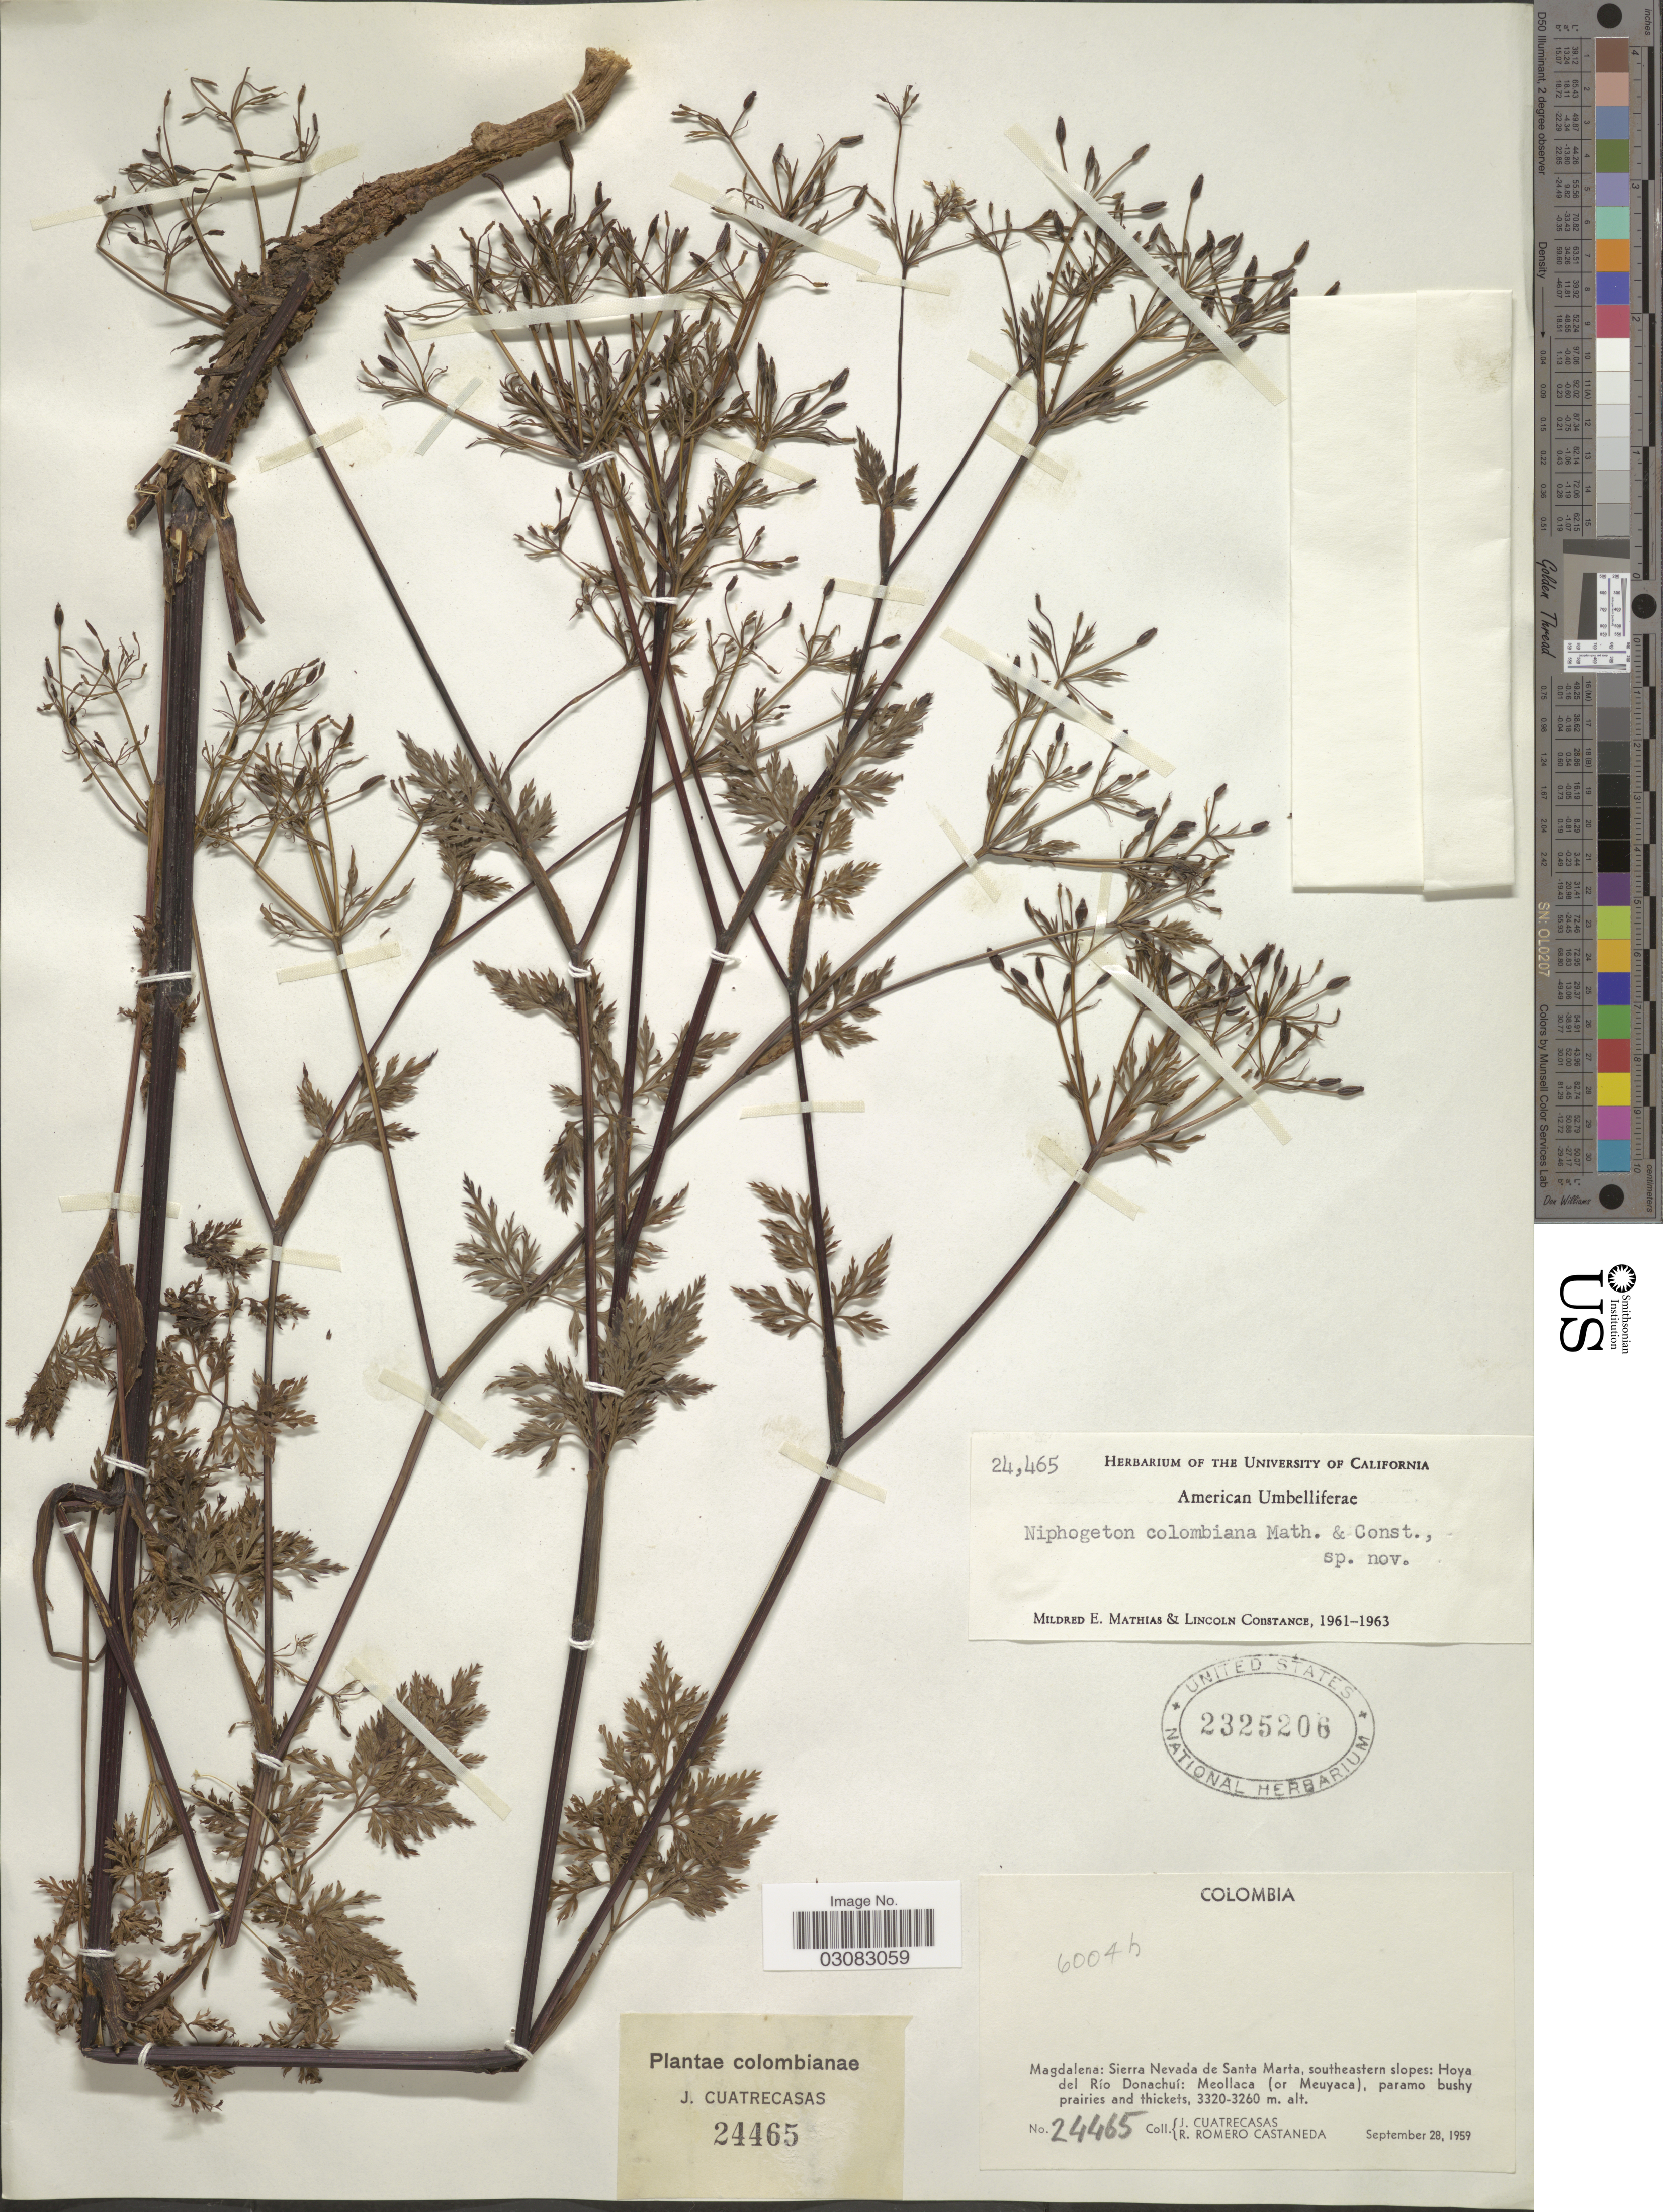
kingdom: Plantae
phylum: Tracheophyta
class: Magnoliopsida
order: Apiales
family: Apiaceae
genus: Niphogeton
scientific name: Niphogeton colombiana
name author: Mathias & Constance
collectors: J. Cuatrecasas & R. Romero Castañeda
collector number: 24465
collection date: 1959-09-28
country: Colombia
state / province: Magdalena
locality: Sierra Nevada de Santa Marta, southeastern slopes: Hoya del Río Donachuí: Meollaca (or Meuyaca).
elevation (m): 3260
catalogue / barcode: US 2325206